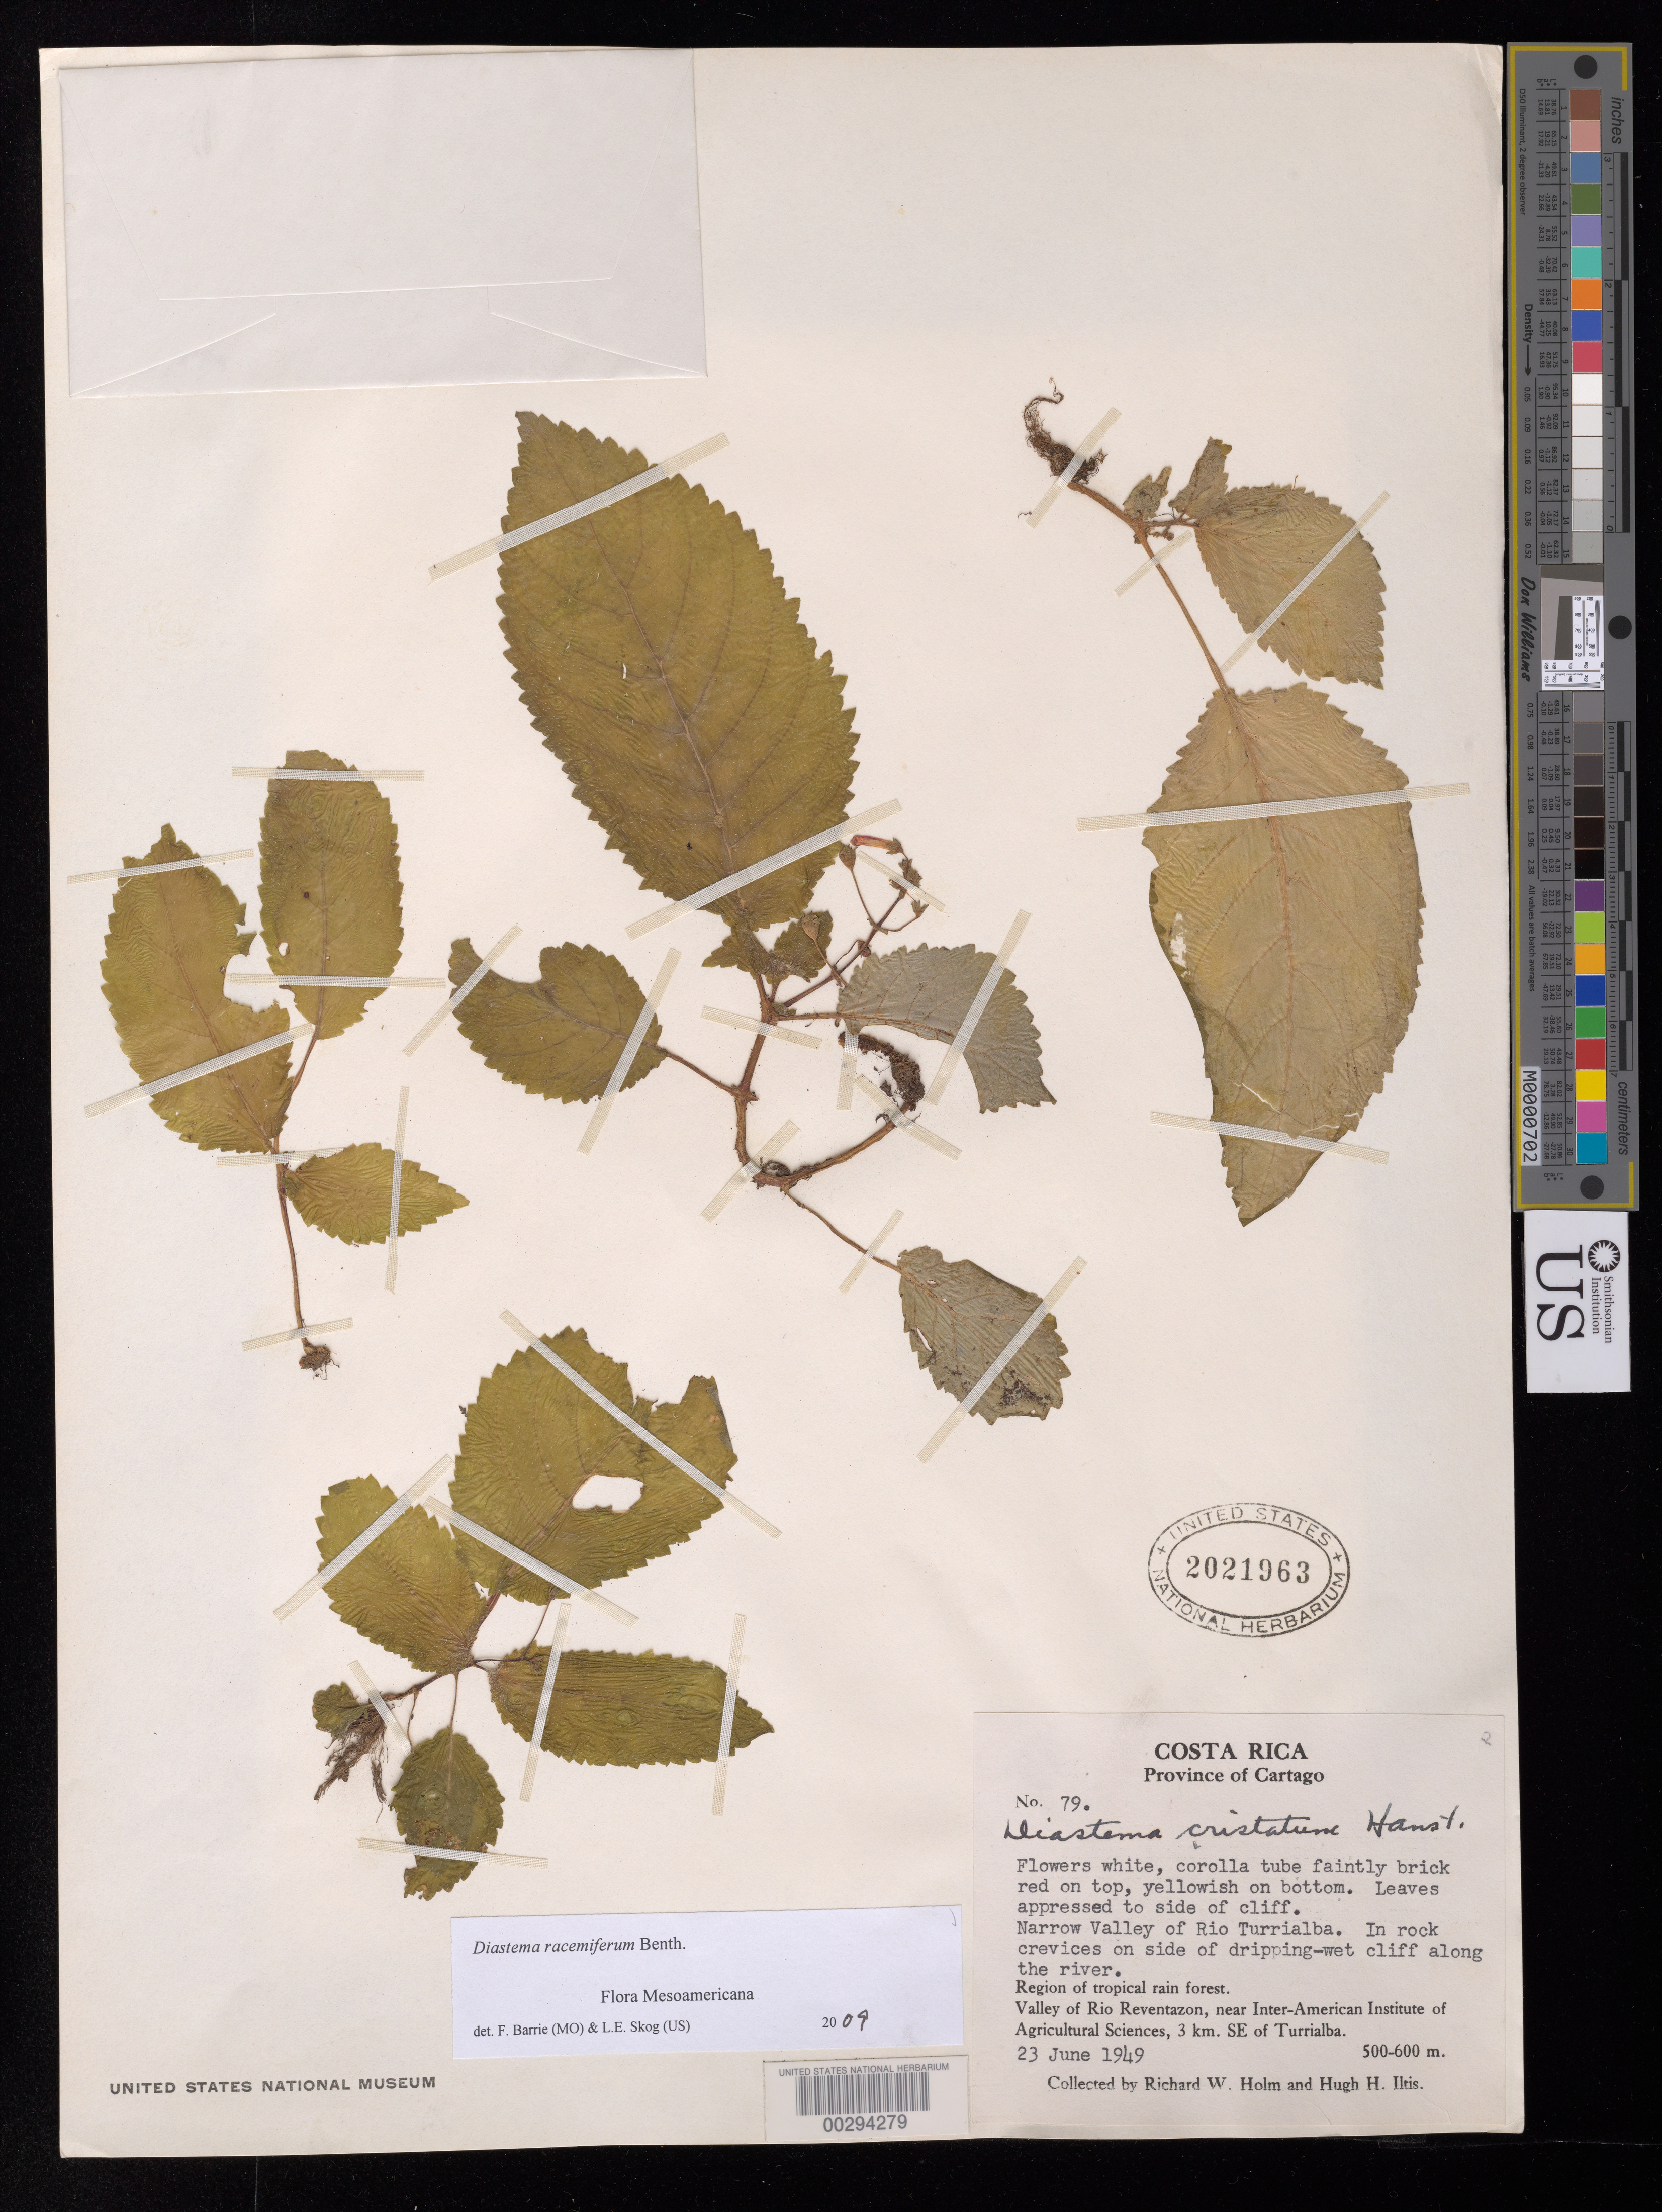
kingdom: Plantae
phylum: Tracheophyta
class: Magnoliopsida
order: Lamiales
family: Gesneriaceae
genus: Diastema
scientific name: Diastema racemiferum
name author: Benth.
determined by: Barrie, F. R.; Skog, Laurence E.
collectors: R. W. Holm & H. H. Iltis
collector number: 79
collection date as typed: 23 Jun 1949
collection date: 1949-06-23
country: Costa Rica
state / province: Cartago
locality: Narrow valley of Rio Turrialba, valley of Rio Reventazon, near Inter-american Institute of Ag Sci, 3 km SE of Turrialba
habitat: Region of tropical rain forest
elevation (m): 500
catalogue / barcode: US 2021963